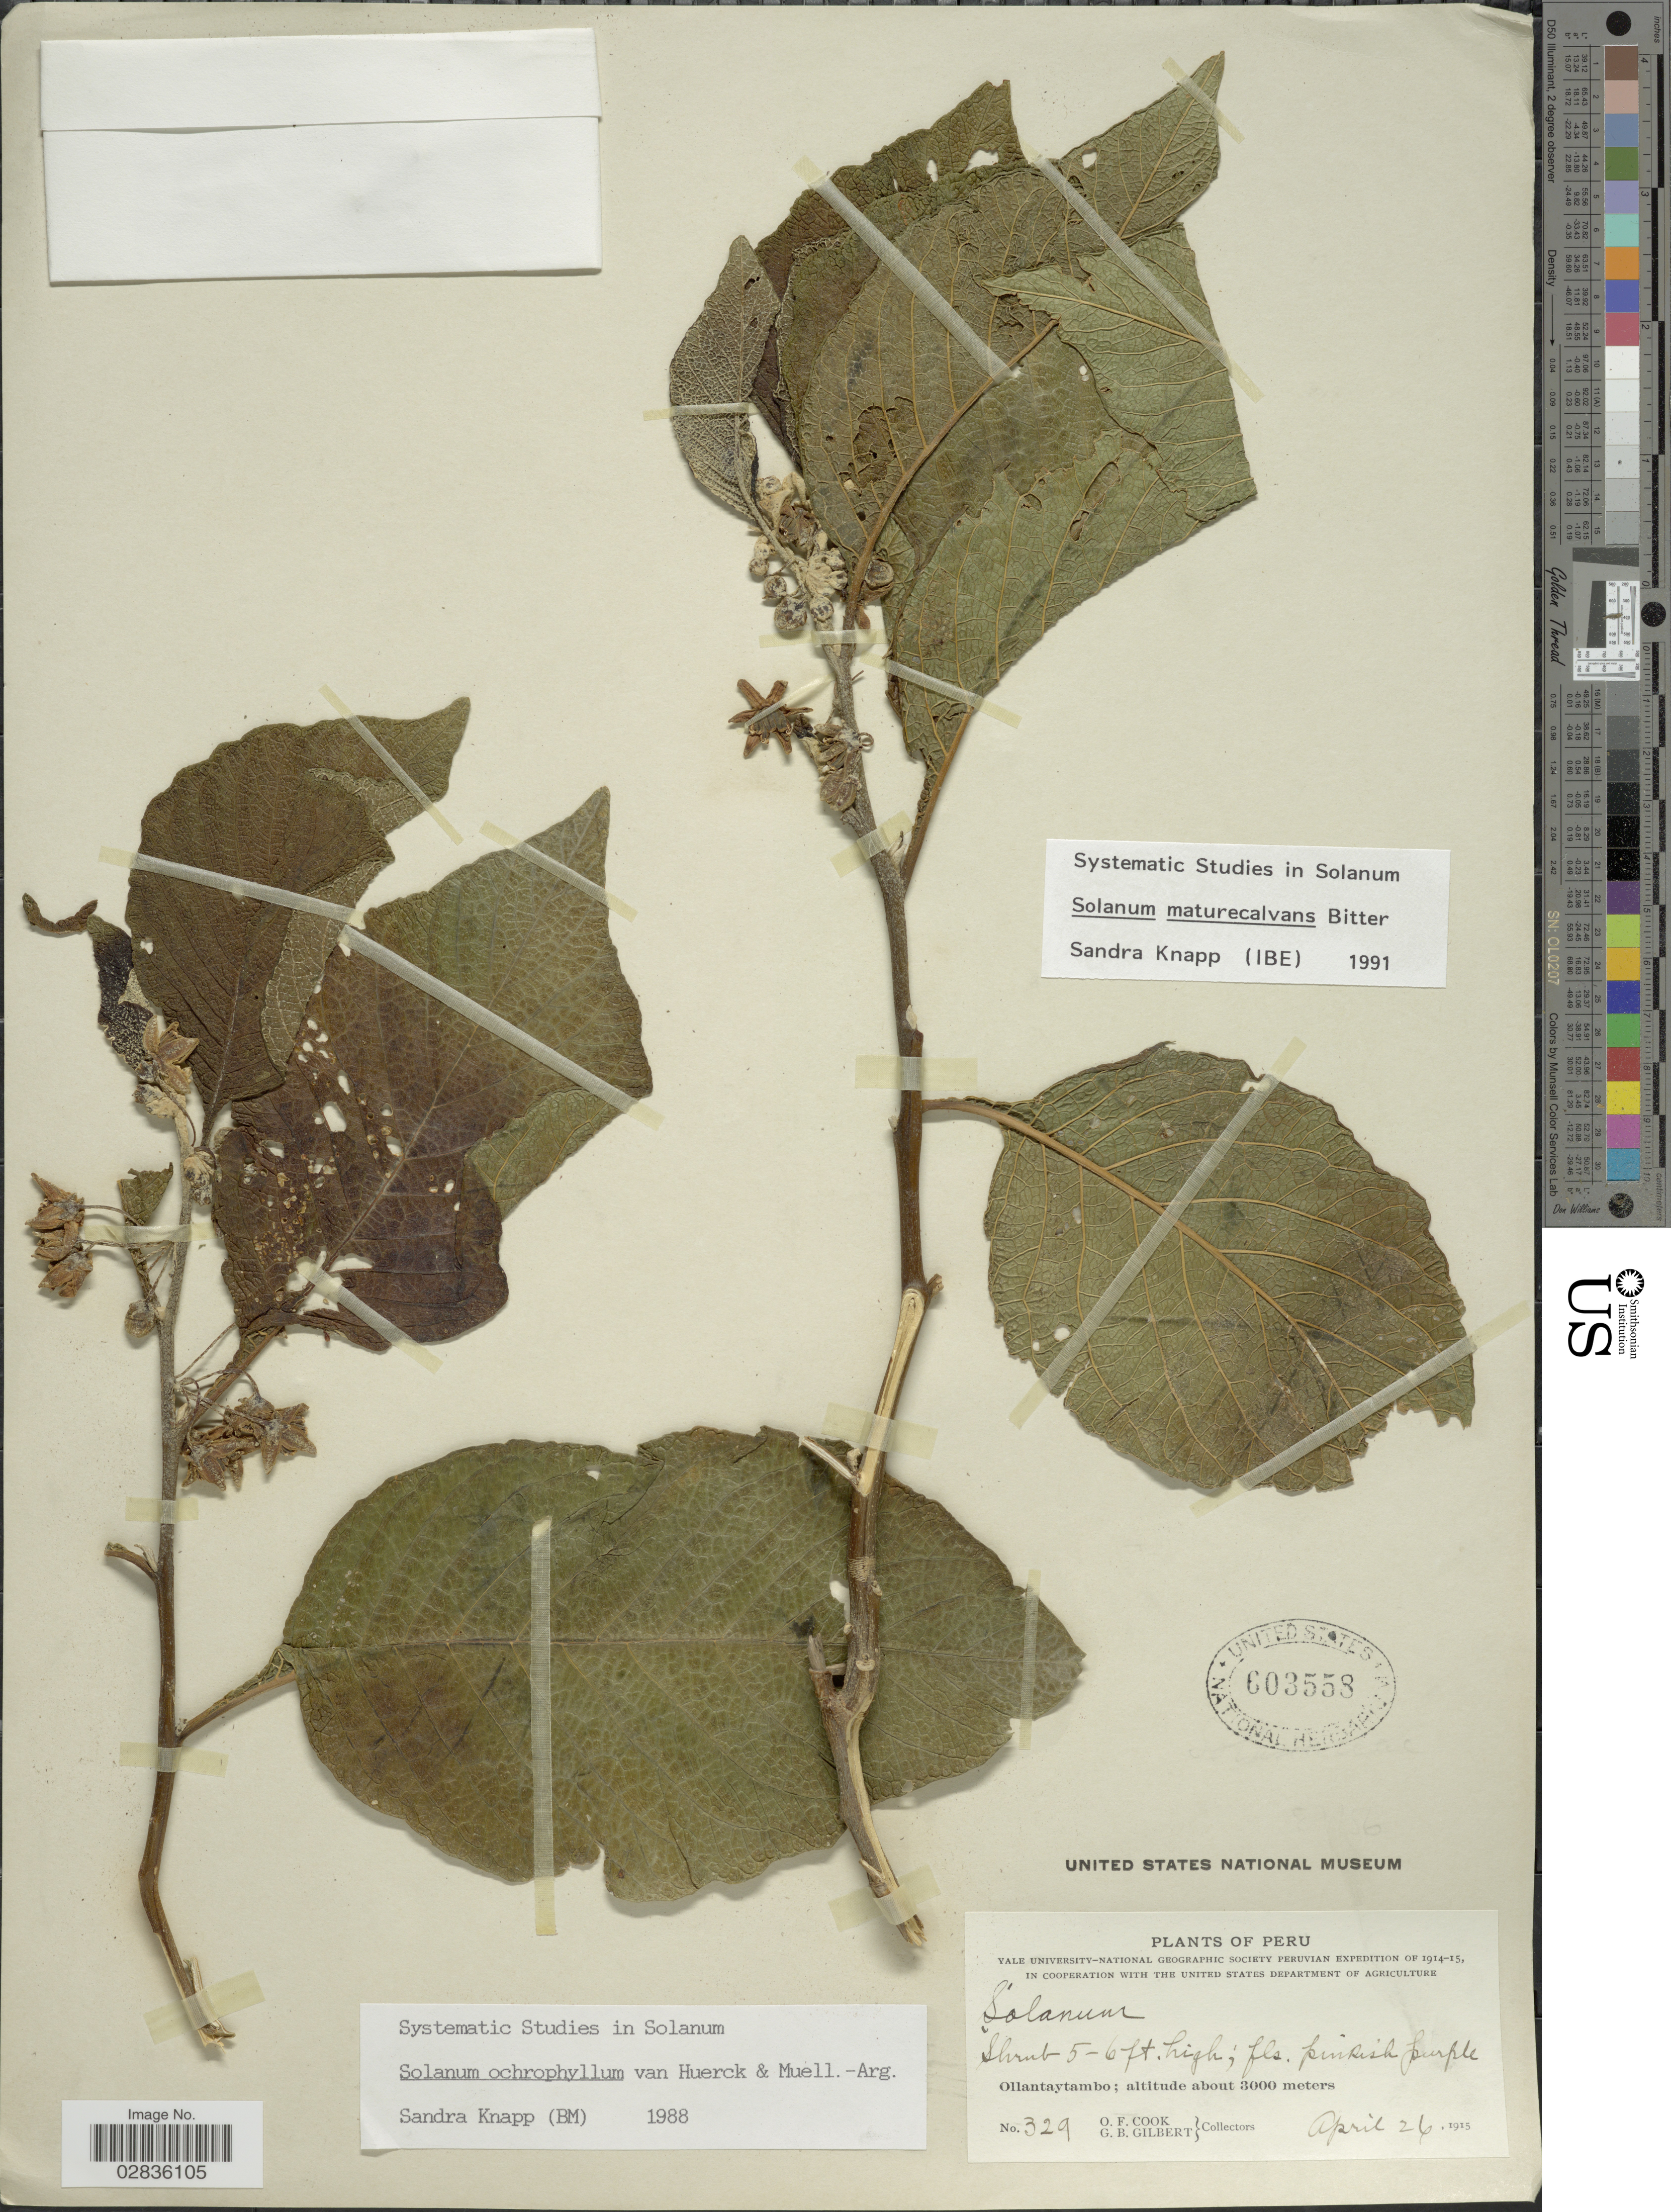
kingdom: Plantae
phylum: Tracheophyta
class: Magnoliopsida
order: Solanales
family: Solanaceae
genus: Solanum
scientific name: Solanum maturecalvans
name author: Bitter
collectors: O. F. Cook & G. B. Gilbert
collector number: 329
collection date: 1915-04-26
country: Peru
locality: Ollantaytambo.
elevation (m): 3000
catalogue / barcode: US 603558